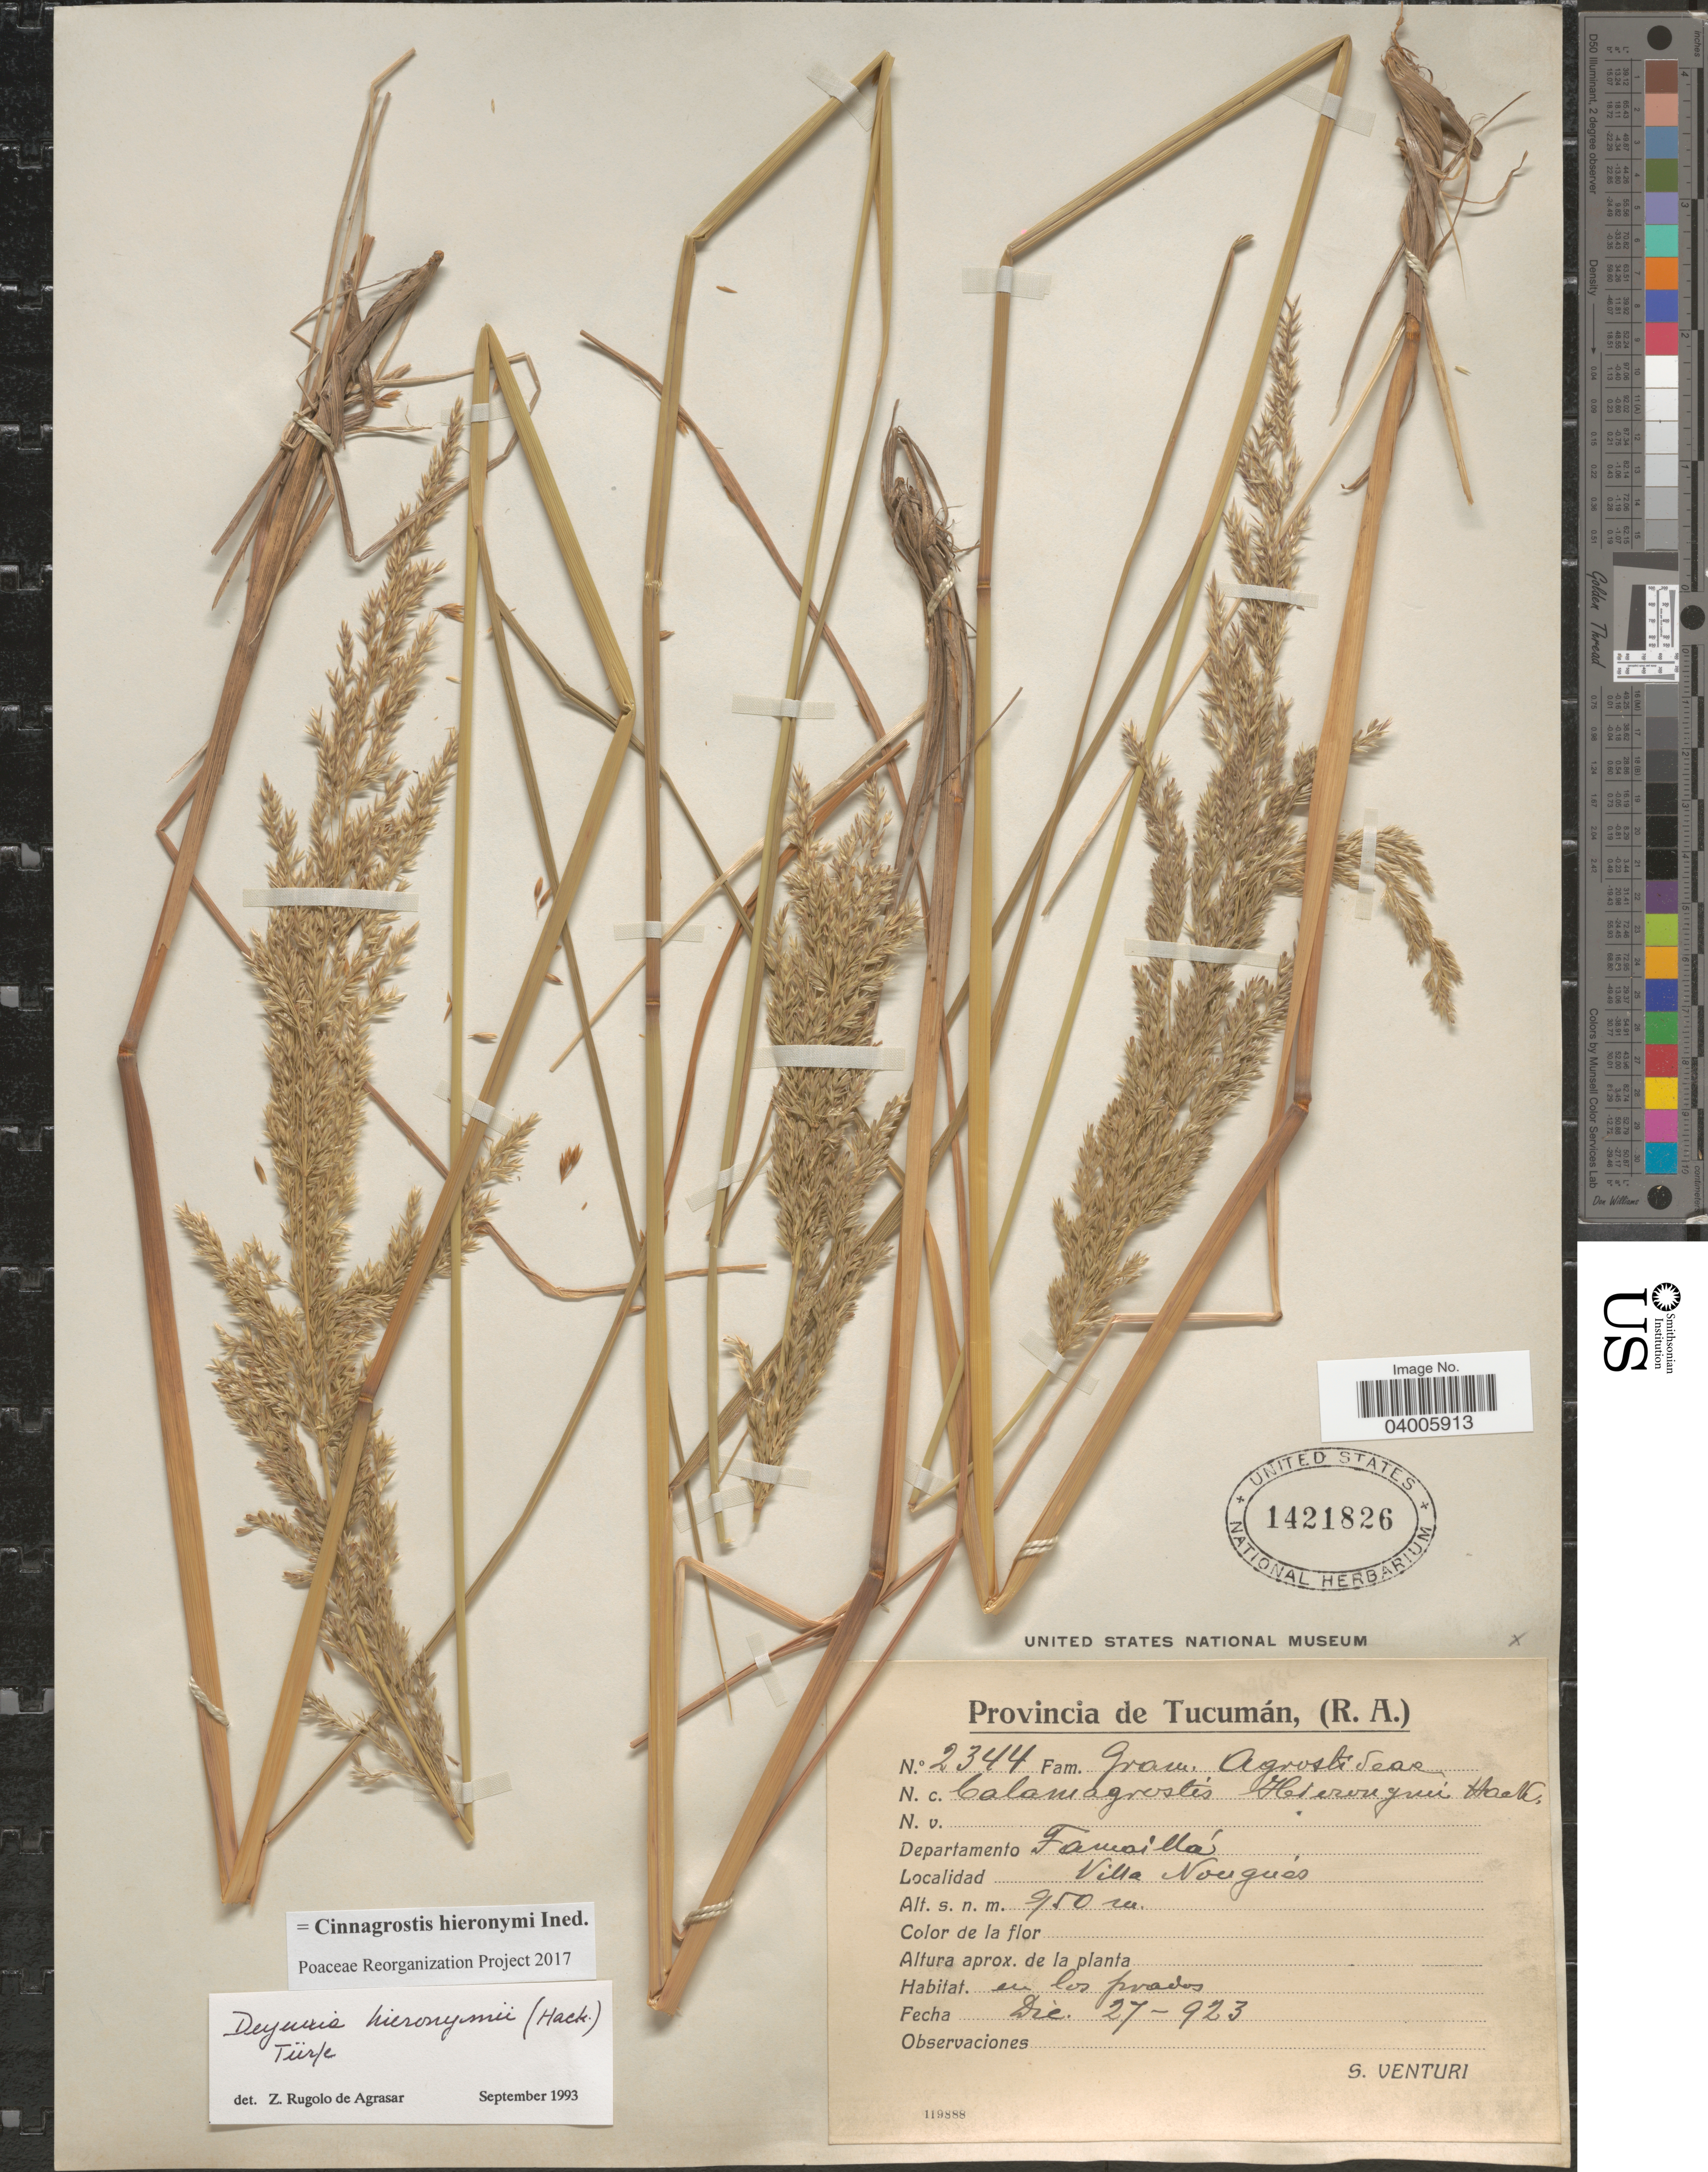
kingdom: Plantae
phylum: Tracheophyta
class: Liliopsida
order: Poales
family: Poaceae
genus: Cinnagrostis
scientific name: Cinnagrostis hieronymi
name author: (Hack.) P.M. Peterson et al.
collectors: S. Venturi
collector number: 2344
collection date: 1923-12-27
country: Argentina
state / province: Tucuman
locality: Departamento Famailla. Villa Nougués.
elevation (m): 950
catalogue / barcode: US 1421826